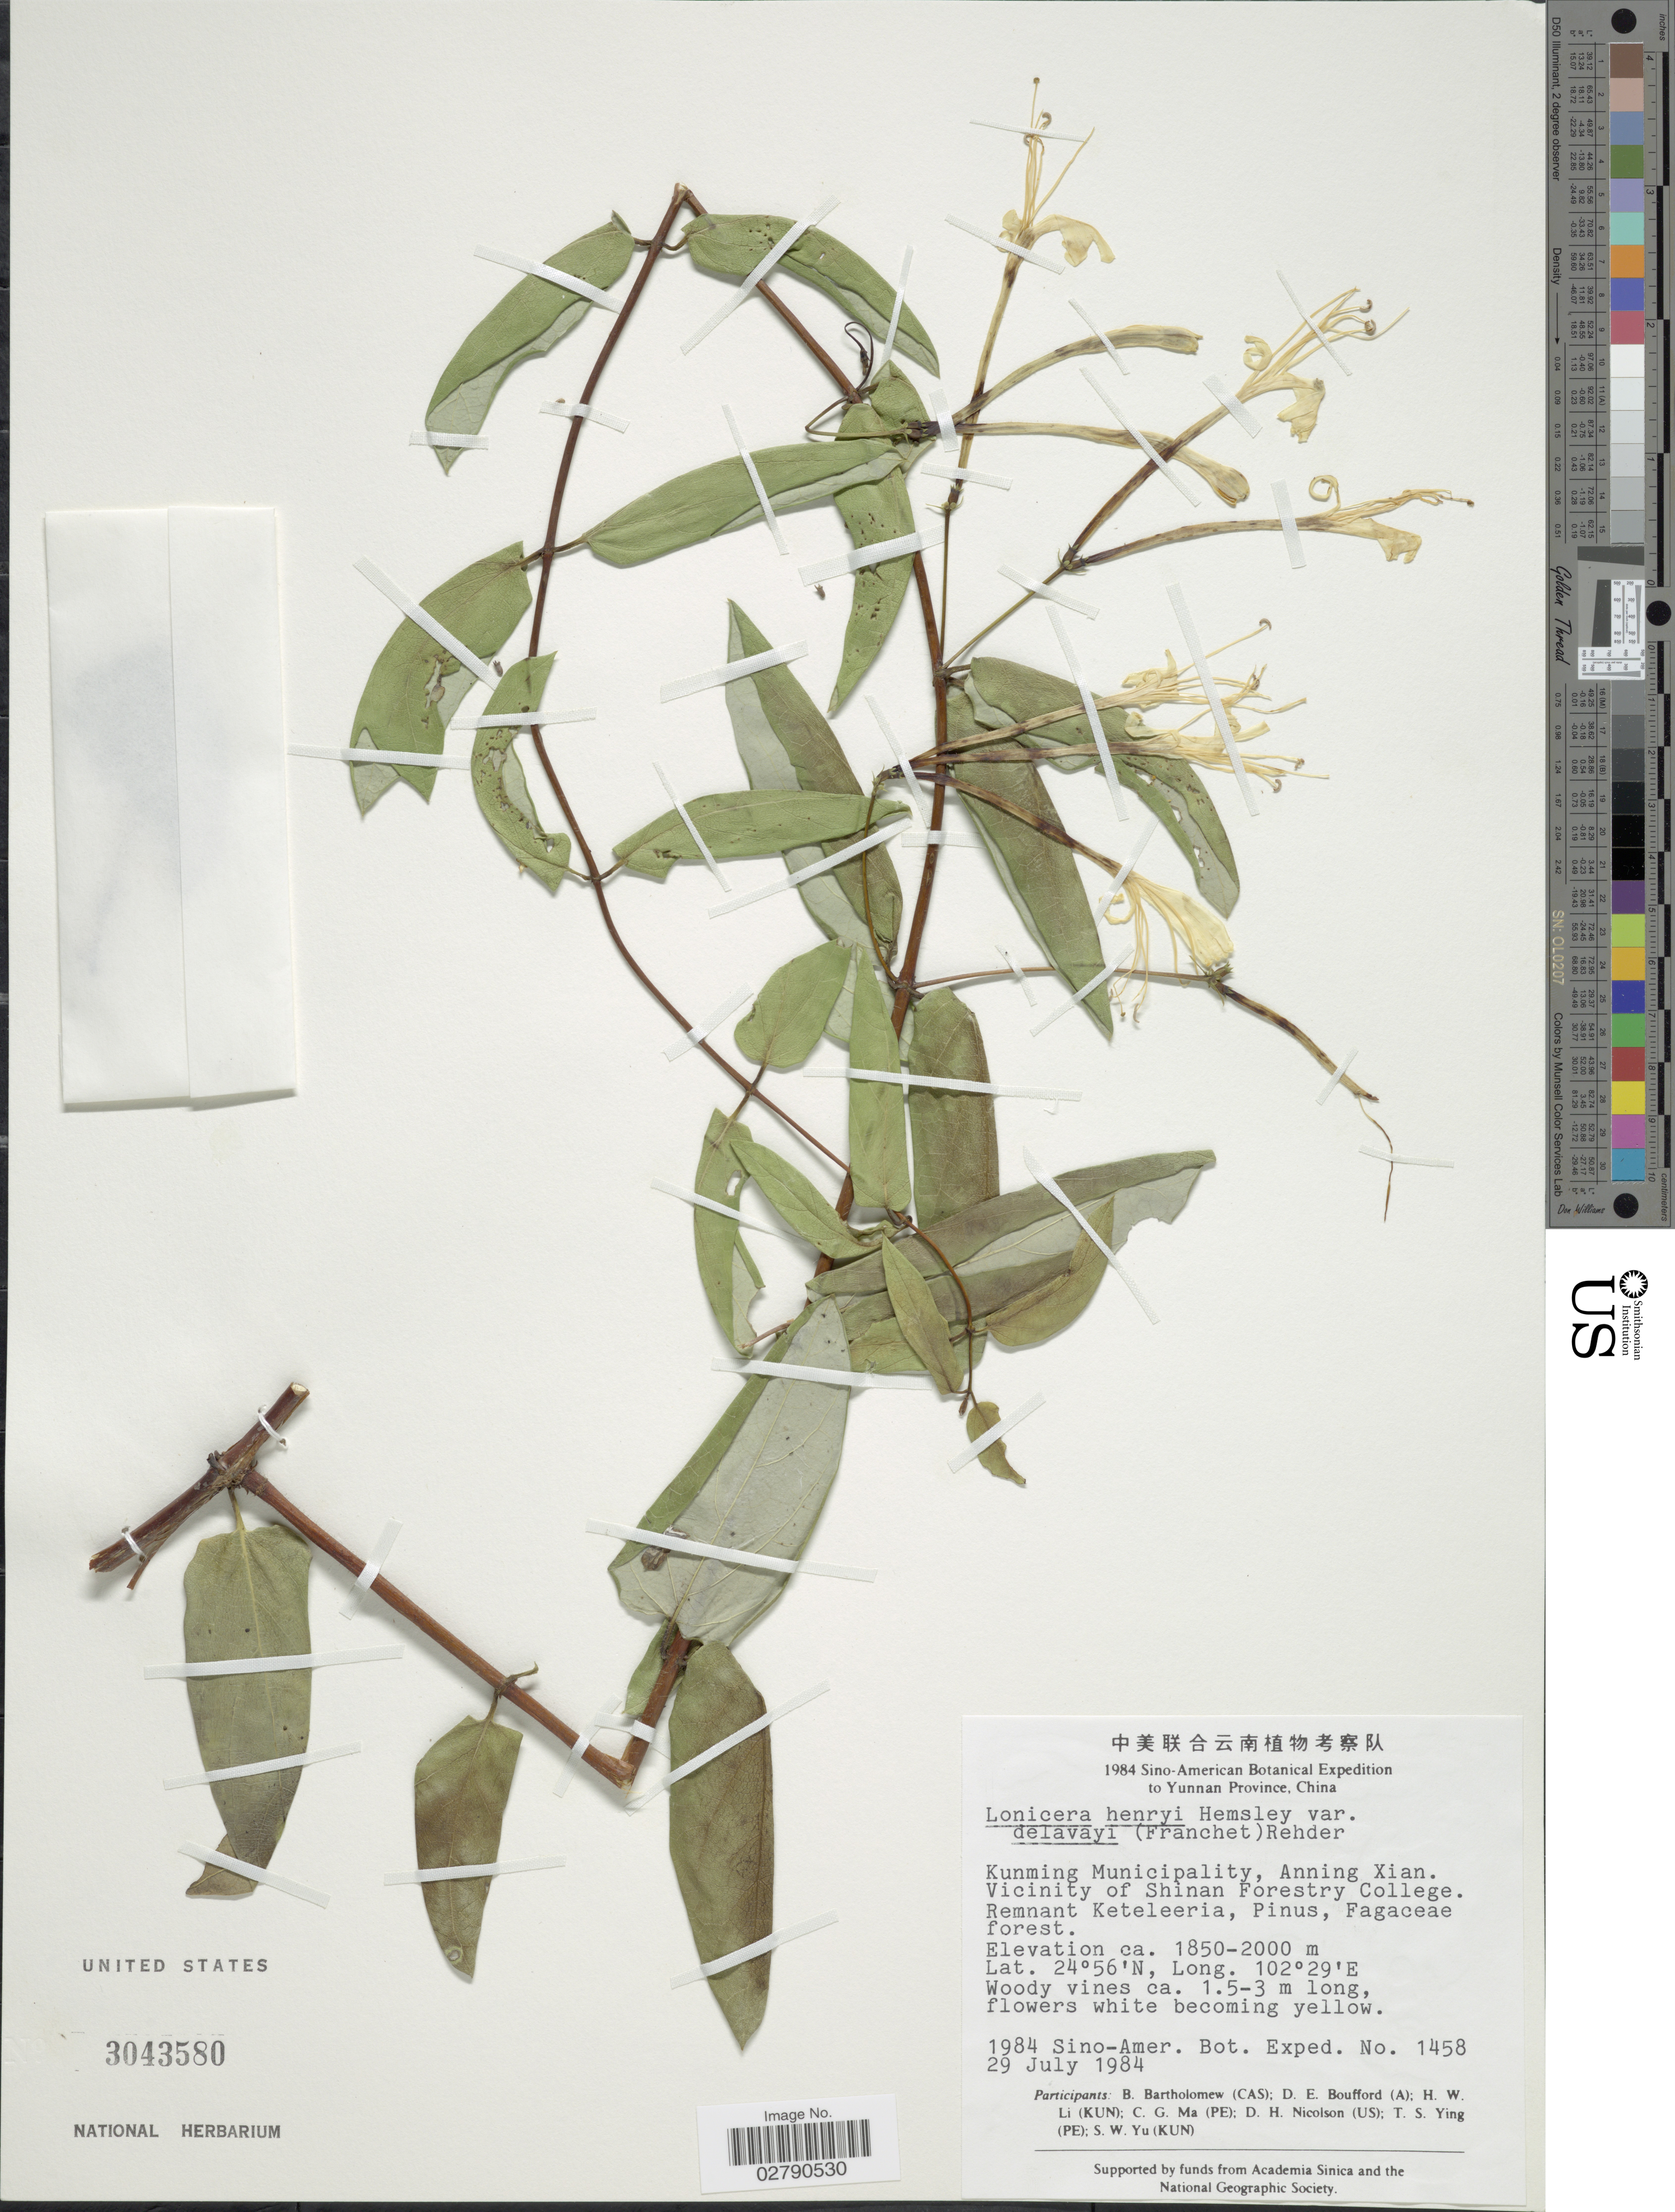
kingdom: Plantae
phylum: Tracheophyta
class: Magnoliopsida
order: Dipsacales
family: Caprifoliaceae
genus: Lonicera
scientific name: Lonicera delavayi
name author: Franch.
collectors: B. Bartholomew, D. Bouffod, H. W. Li, C. Ma & et al.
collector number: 1458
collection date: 1984-07-29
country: China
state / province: Yunnan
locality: Kunming Municipality, Anning Xian. Vicinity of Shinan Forestry College.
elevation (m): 1850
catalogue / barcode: US 3043580